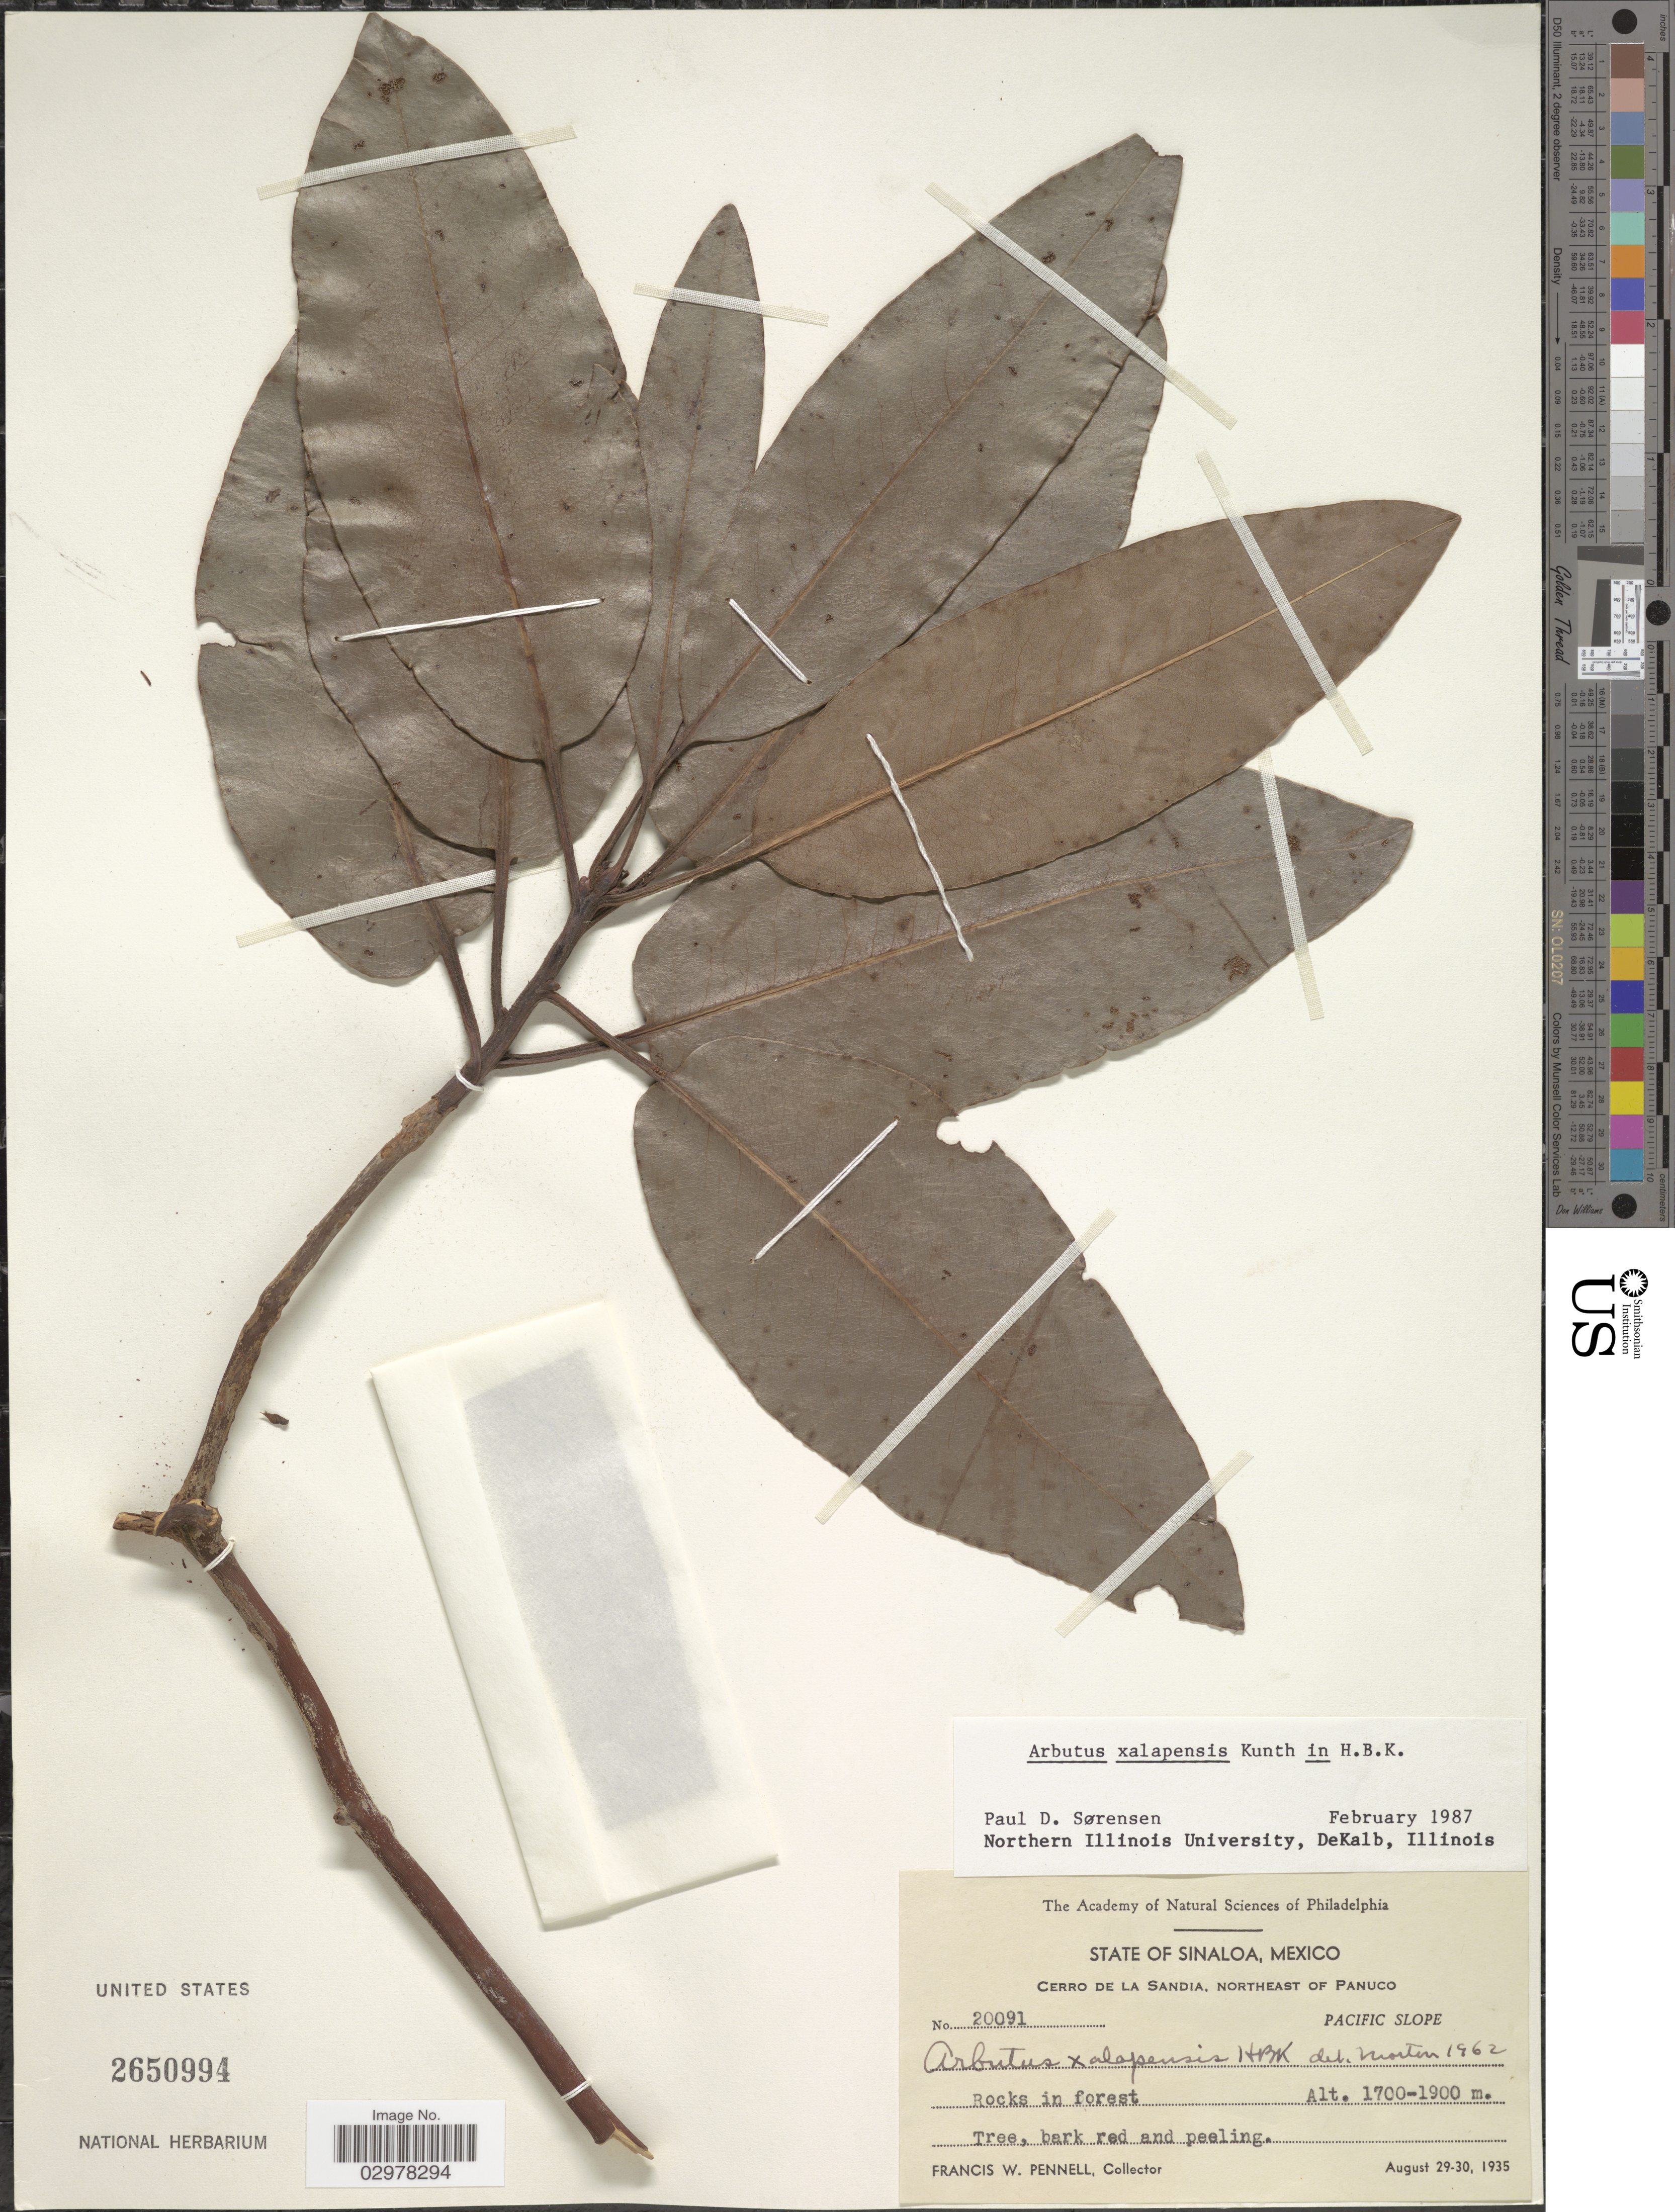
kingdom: Plantae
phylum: Tracheophyta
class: Magnoliopsida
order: Ericales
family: Ericaceae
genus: Arbutus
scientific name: Arbutus xalapensis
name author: Kunth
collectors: F. W. Pennell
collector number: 20091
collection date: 1935-08-29/1935-08-30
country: Mexico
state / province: Sinaloa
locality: Cerro de La Sandia, Northeast of Panuco, Pacific Slope.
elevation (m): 1700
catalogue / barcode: US 2650994